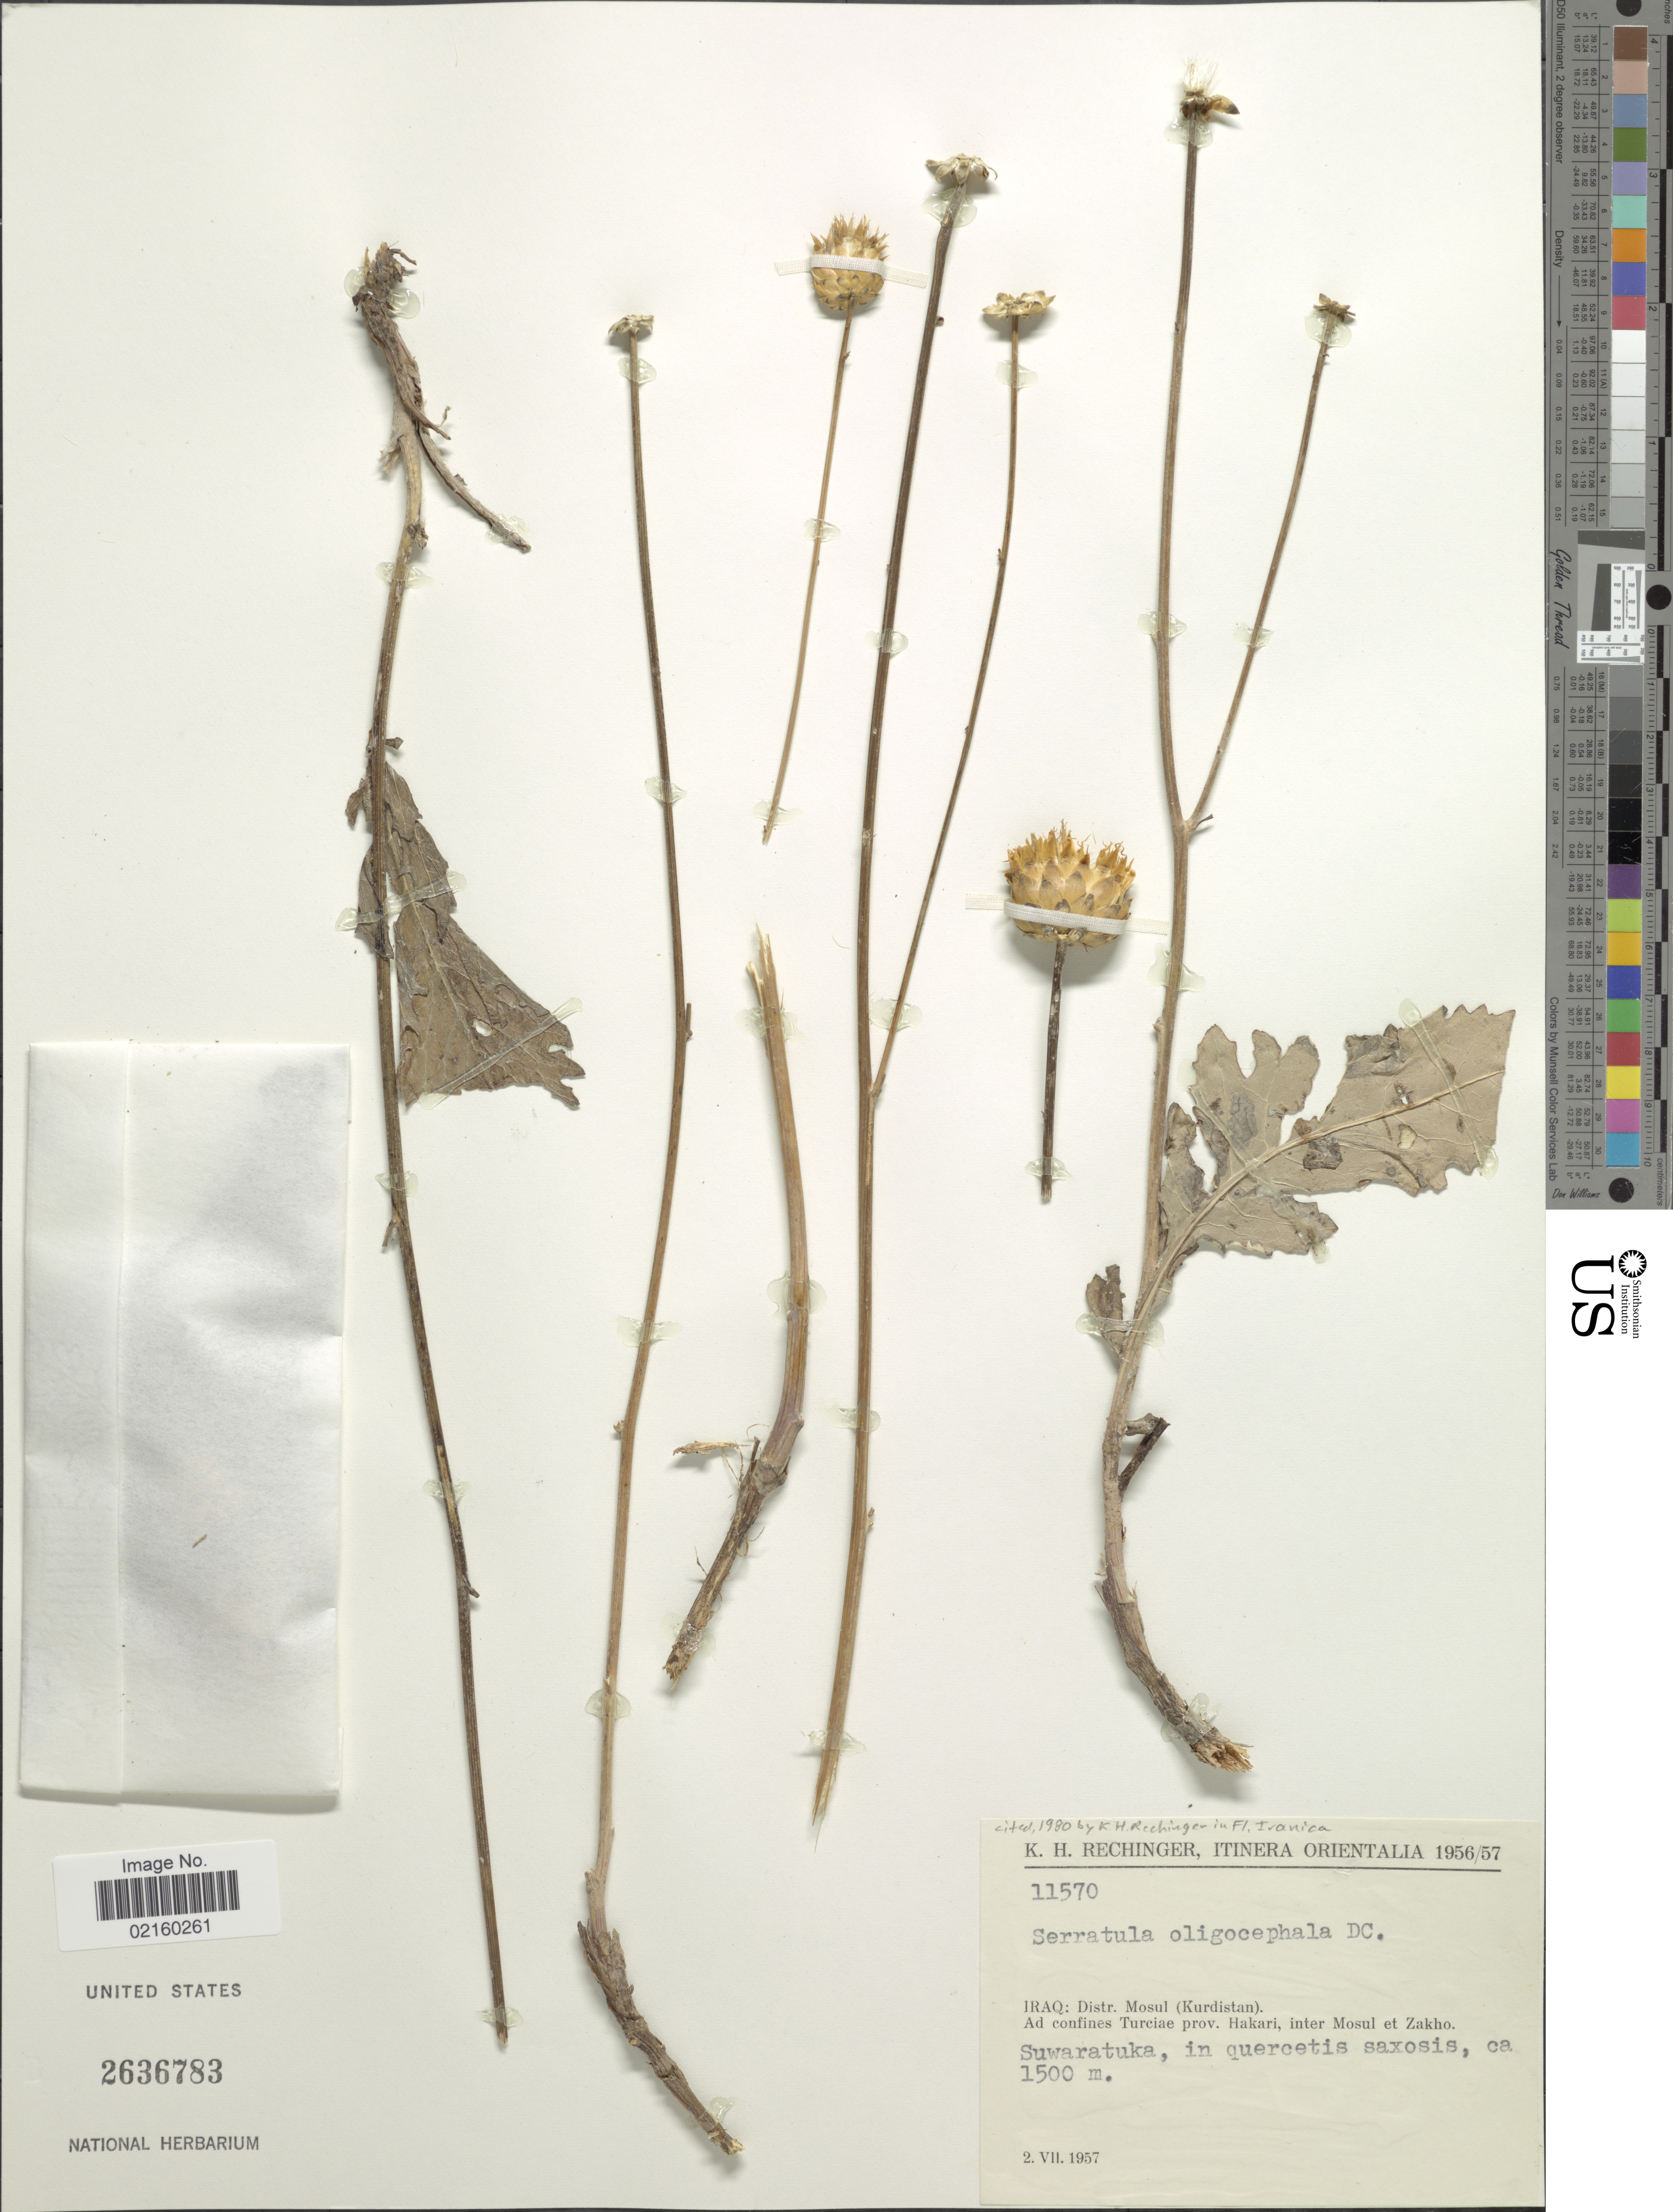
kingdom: Plantae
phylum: Tracheophyta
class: Magnoliopsida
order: Asterales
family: Asteraceae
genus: Klasea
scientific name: Klasea oligocephala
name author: (DC.) Greuter & Wagenitz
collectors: K. H. Rechinger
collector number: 11570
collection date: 1957-07-02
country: Iran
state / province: Kurdistan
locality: Distr. Mosul, ad confines Turciae prov. Hakari, inter Mosul et Zakho, Suwaratuka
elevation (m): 1500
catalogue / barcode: US 2636783